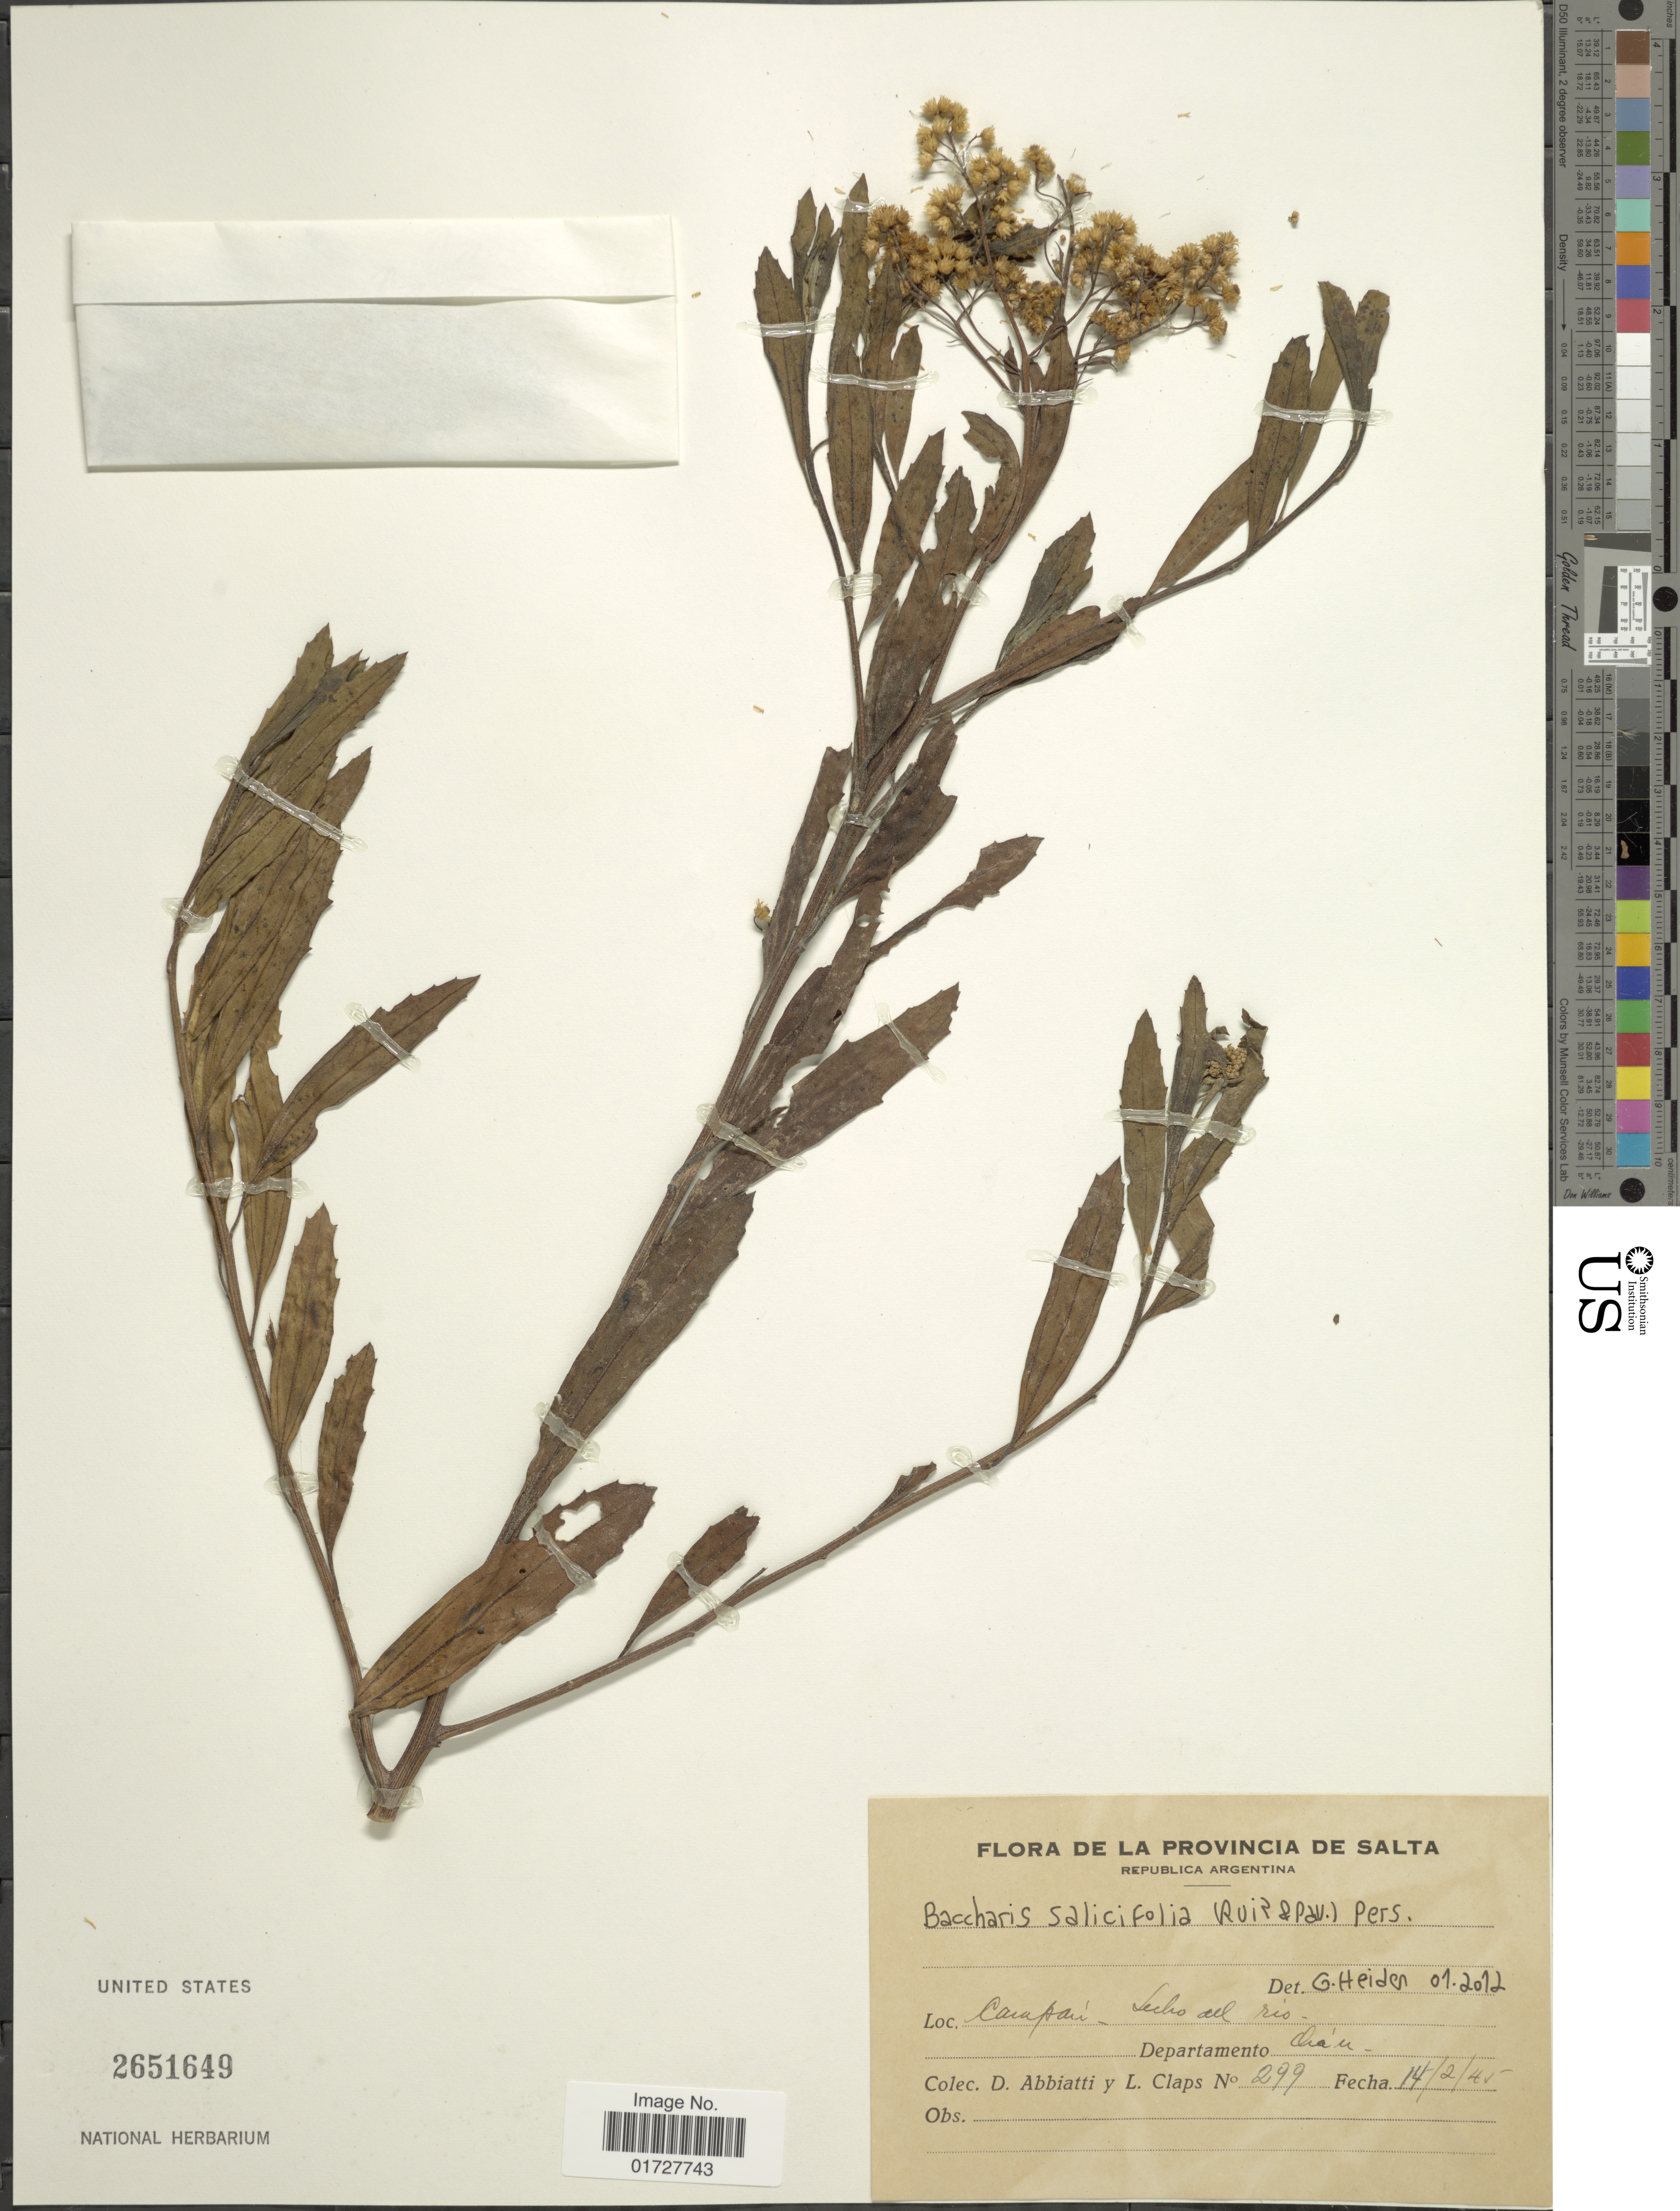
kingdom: Plantae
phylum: Tracheophyta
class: Magnoliopsida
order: Asterales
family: Asteraceae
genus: Baccharis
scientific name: Baccharis salicifolia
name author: (Ruiz & Pav.) Pers.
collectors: D. Abbiatti & L. Claps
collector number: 299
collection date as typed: Transcribed d/m/y: 14/2/45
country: Argentina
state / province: Salta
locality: Carapaú, Lecho del rio. Dept. Oran.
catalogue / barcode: US 2651649